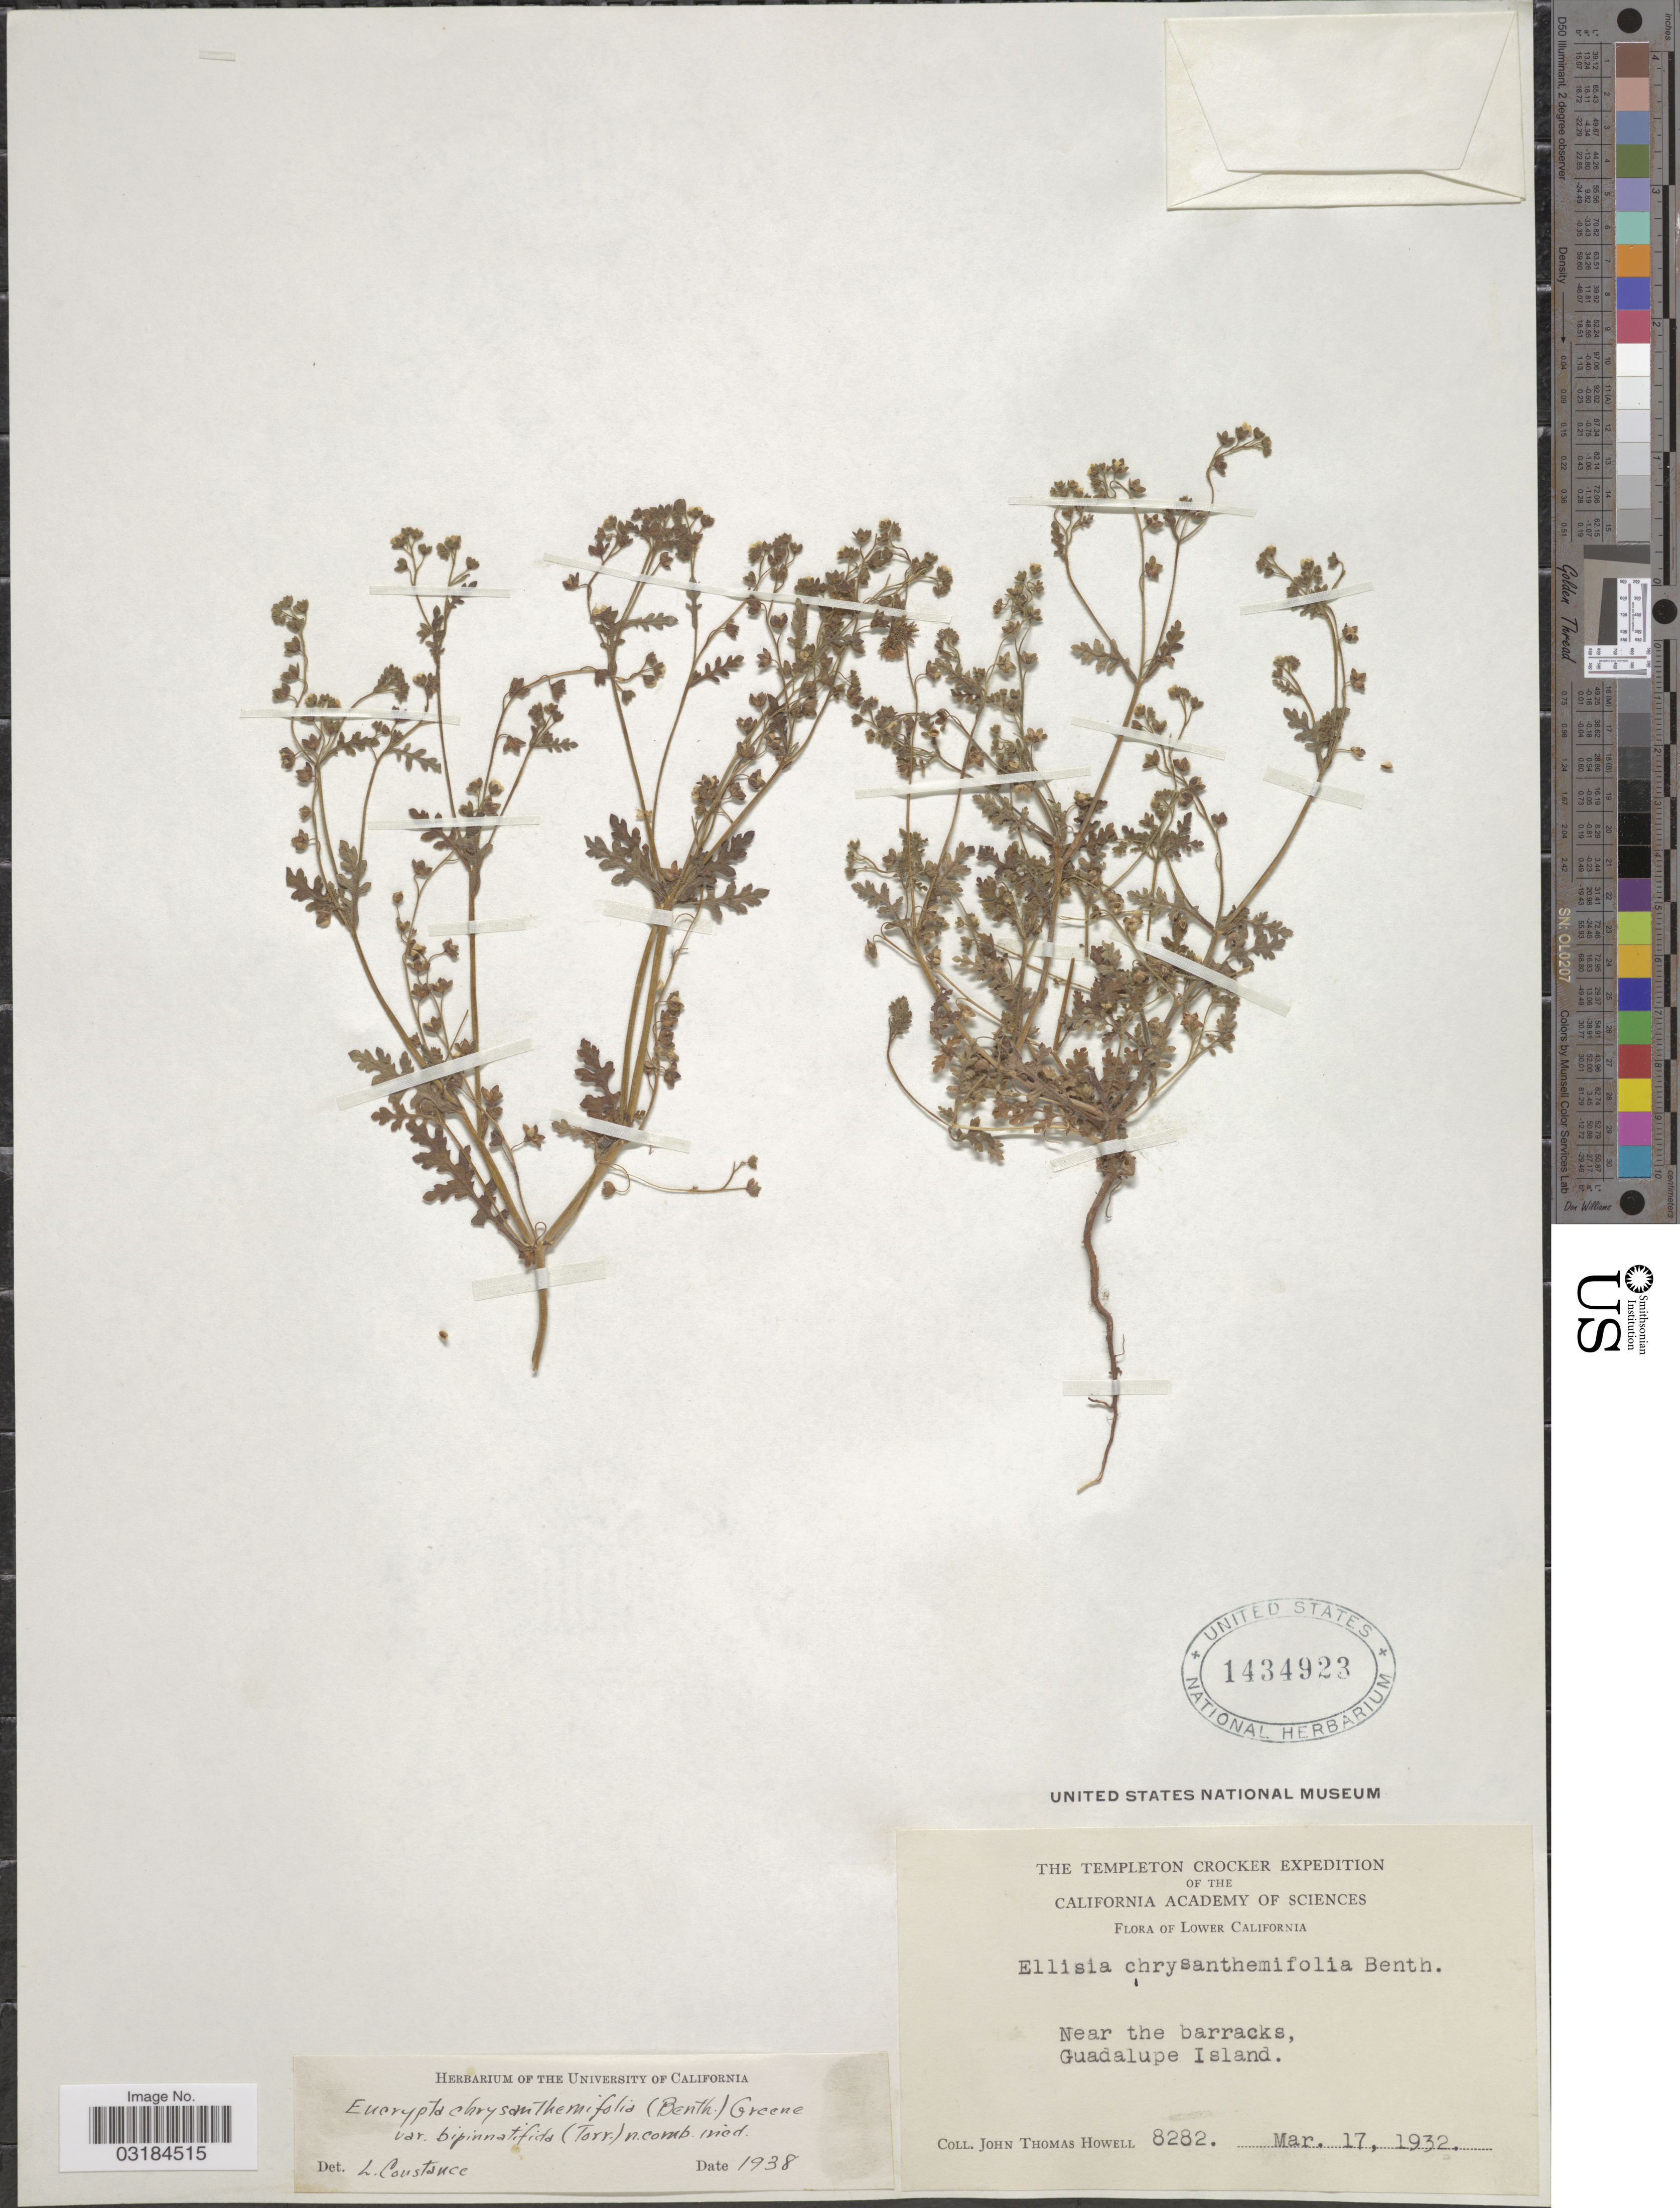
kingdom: Plantae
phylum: Tracheophyta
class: Magnoliopsida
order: Boraginales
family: Hydrophyllaceae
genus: Eucrypta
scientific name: Eucrypta chrysanthemifolia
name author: (Benth.) Greene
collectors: J. T. Howell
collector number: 8282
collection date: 1932-03-17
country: Mexico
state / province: Baja California Norte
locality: Lower California. Near the barracks, Guadalupe Island.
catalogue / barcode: US 1434923